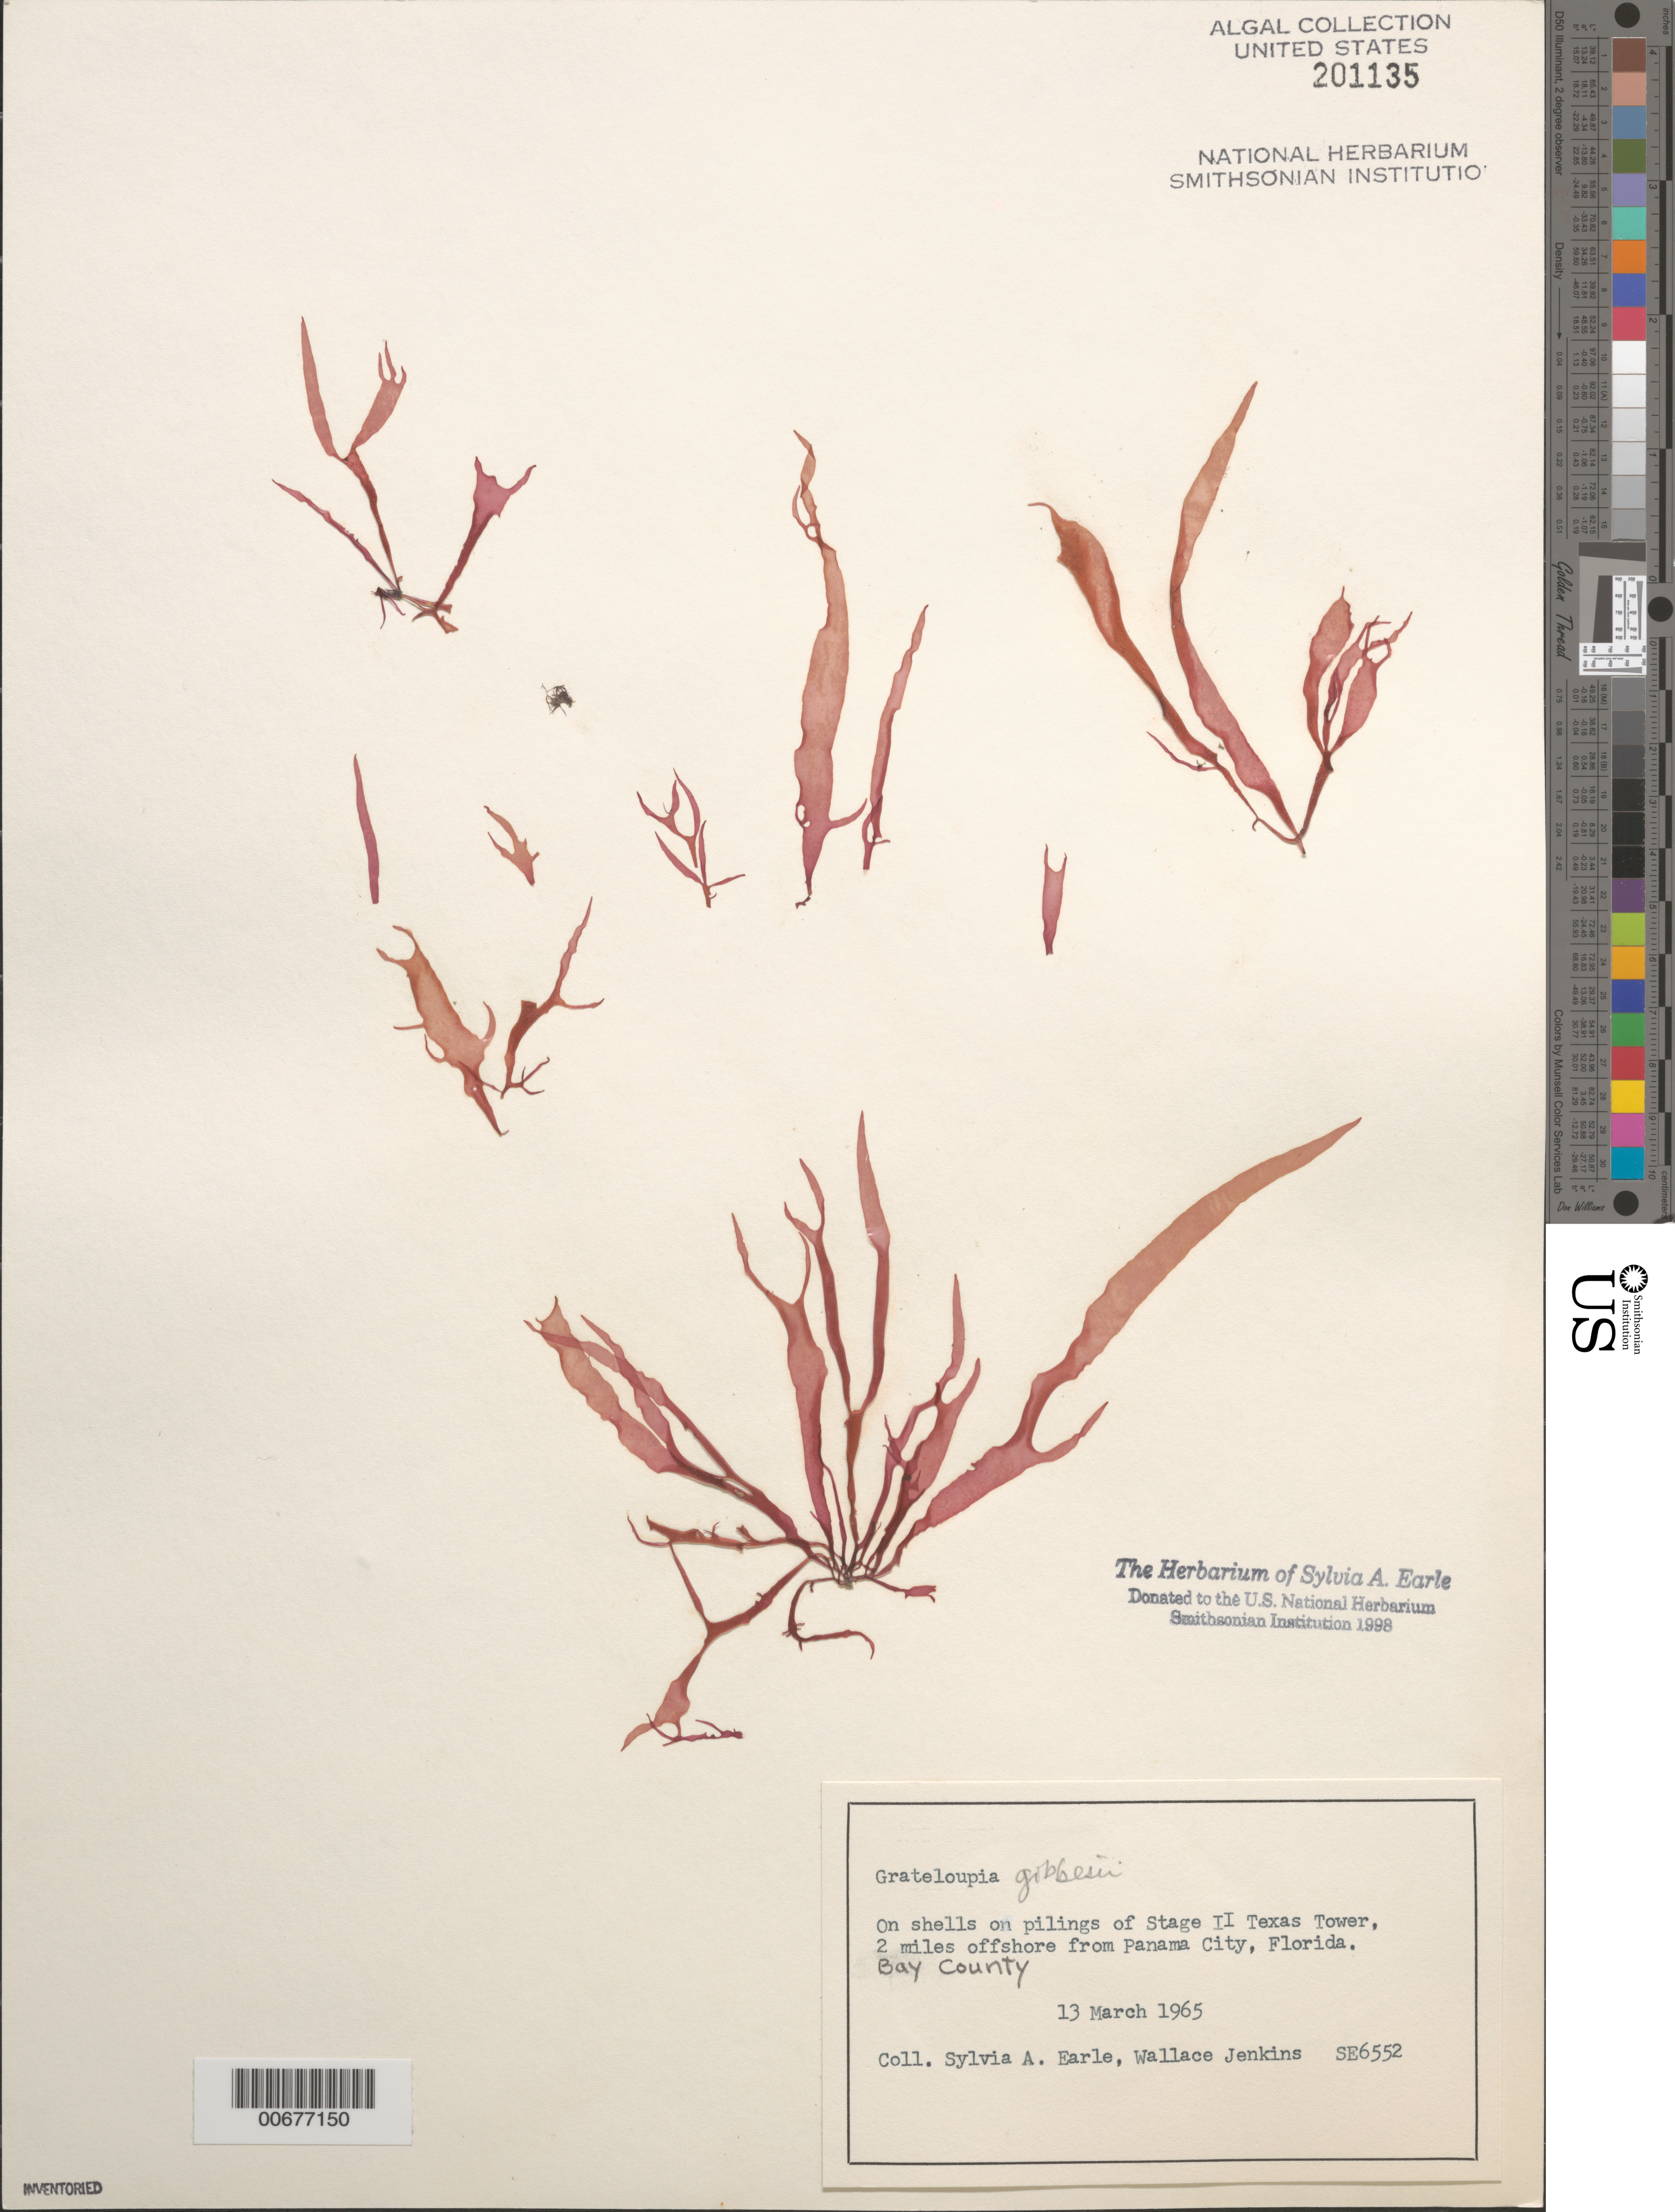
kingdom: Plantae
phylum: Rhodophyta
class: Florideophyceae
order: Halymeniales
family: Halymeniaceae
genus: Phyllymenia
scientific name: Phyllymenia gibbesii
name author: (Harvey) S.-M. Lin et al.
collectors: S. A. Earle & W. Jenkins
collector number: SE 6552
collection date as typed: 13 Mar 1965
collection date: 1965-03-13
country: United States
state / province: Florida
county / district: Bay County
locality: Stage II Texas Tower, 2 miles off Panama City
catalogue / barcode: US 201135